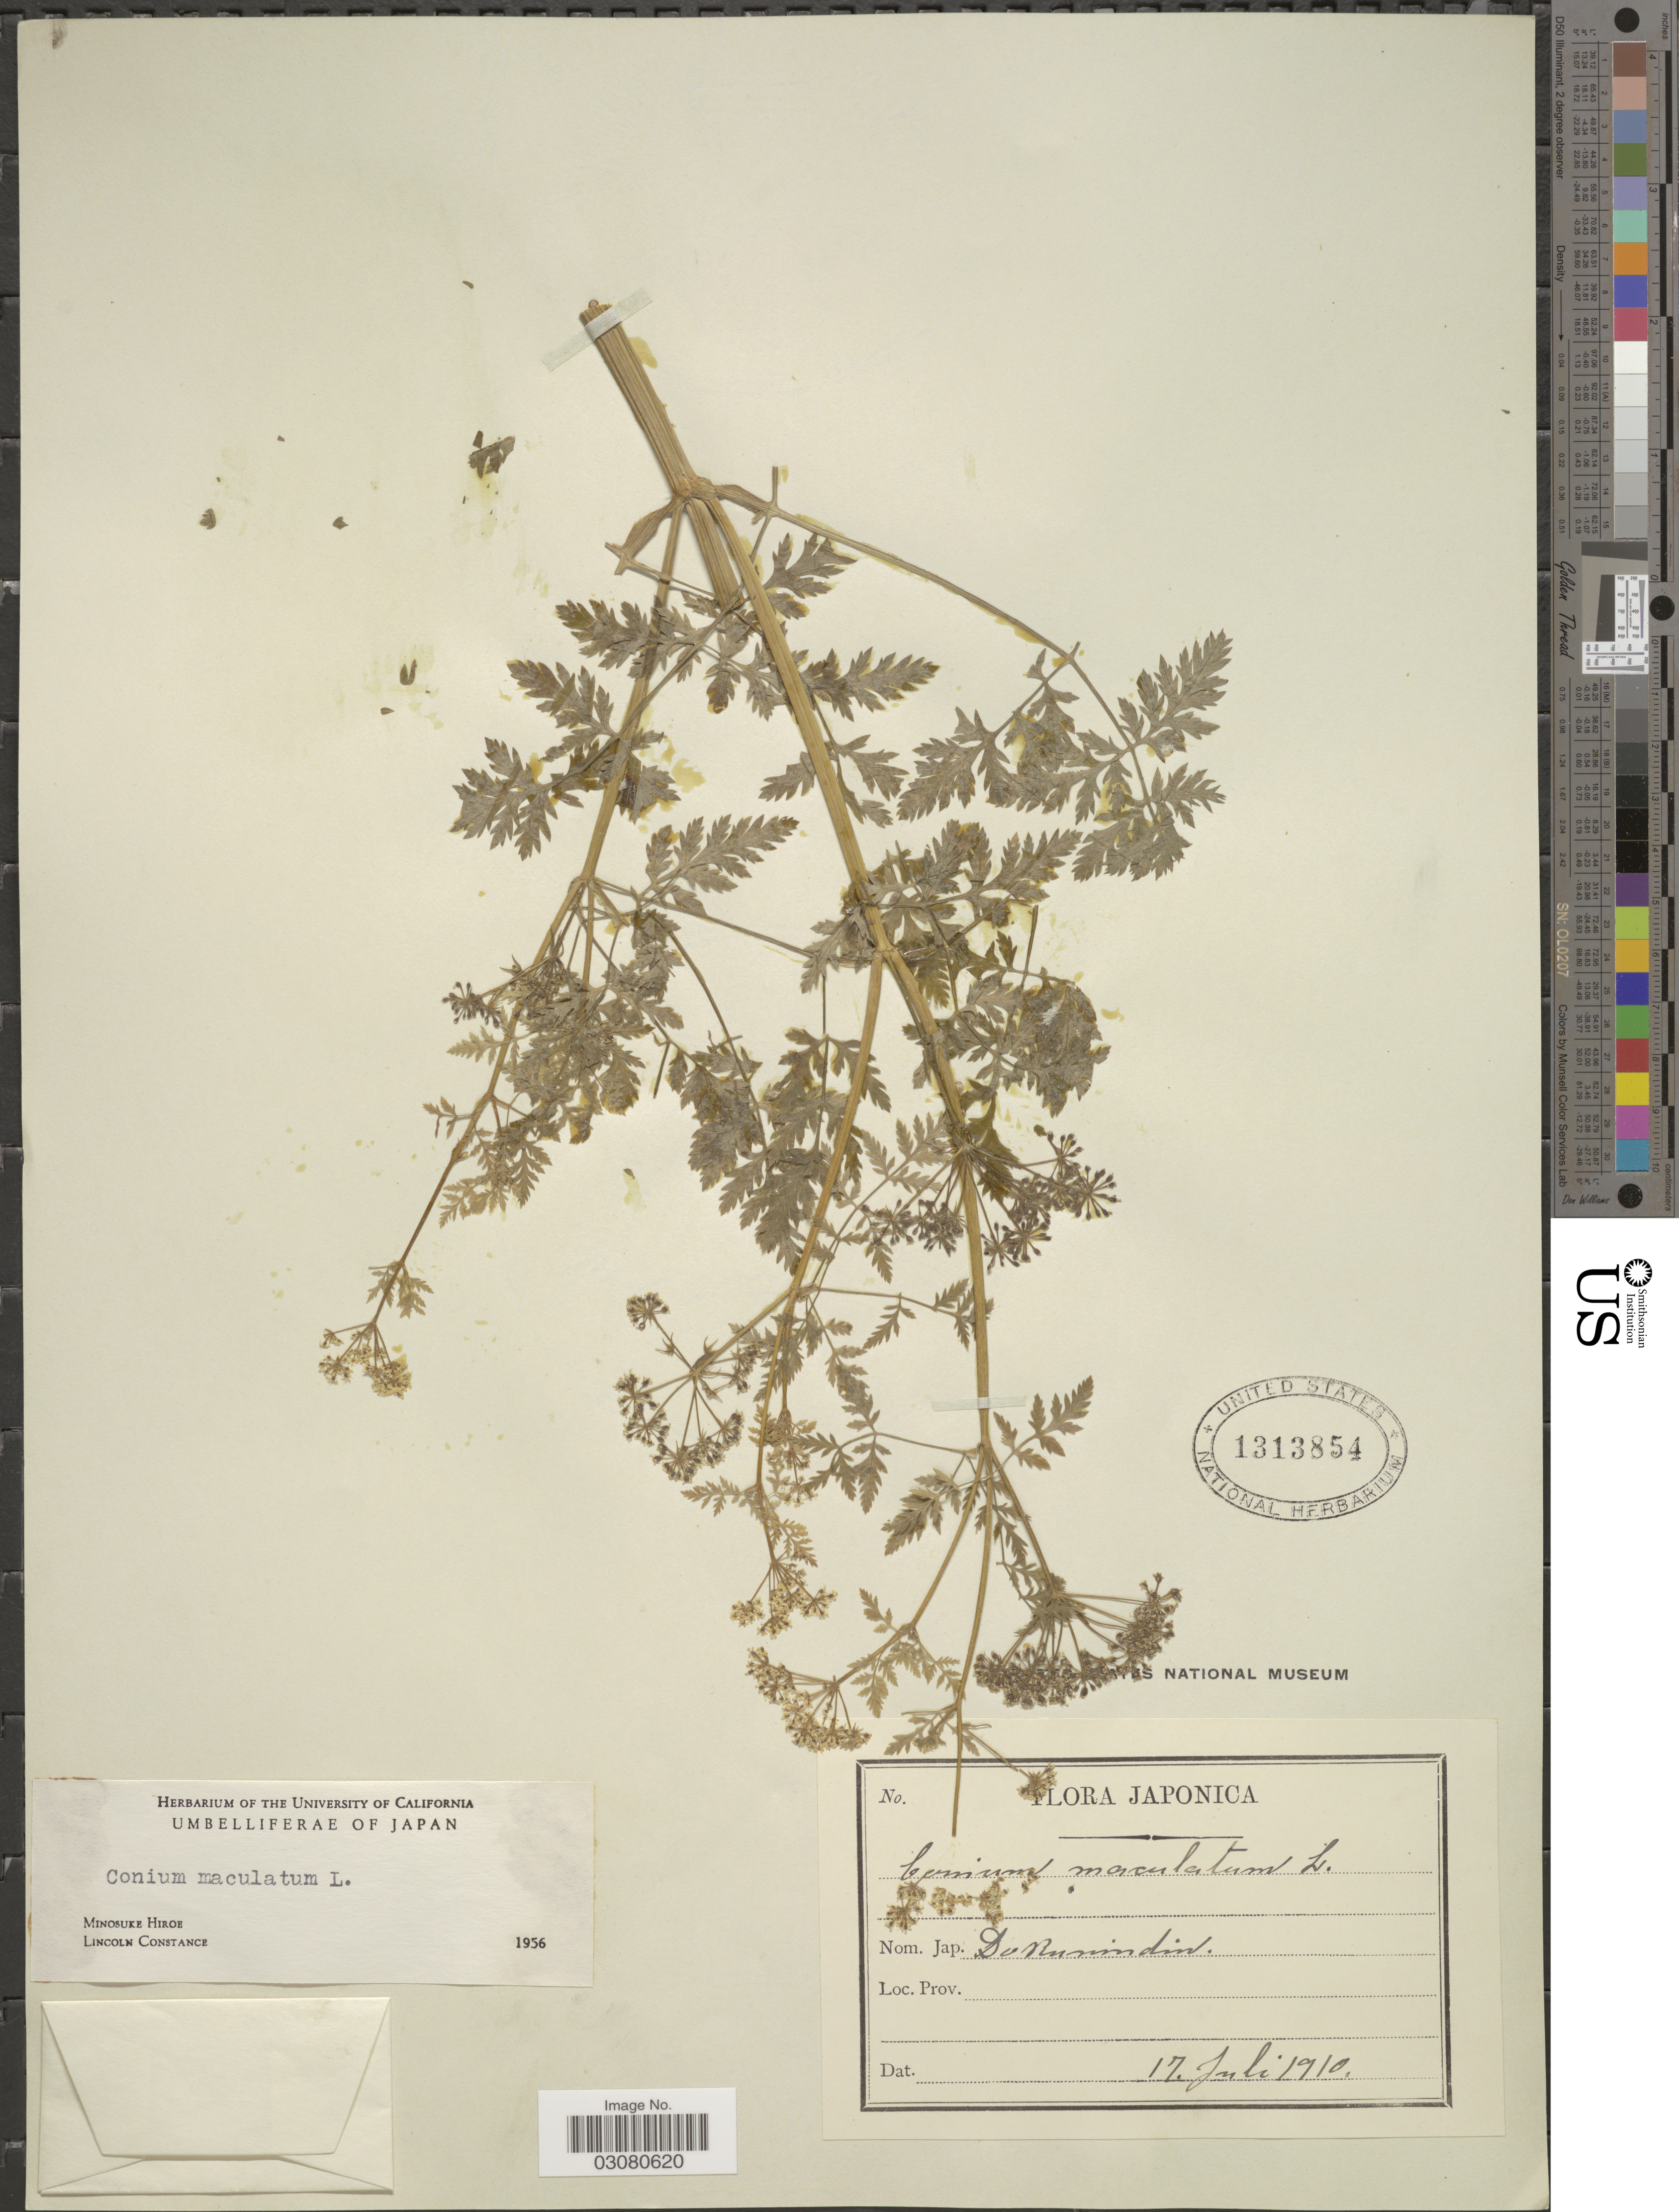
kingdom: Plantae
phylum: Tracheophyta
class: Magnoliopsida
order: Apiales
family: Apiaceae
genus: Conium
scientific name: Conium maculatum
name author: L.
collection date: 1910-07-17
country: Japan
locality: Japonica.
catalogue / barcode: US 1313854